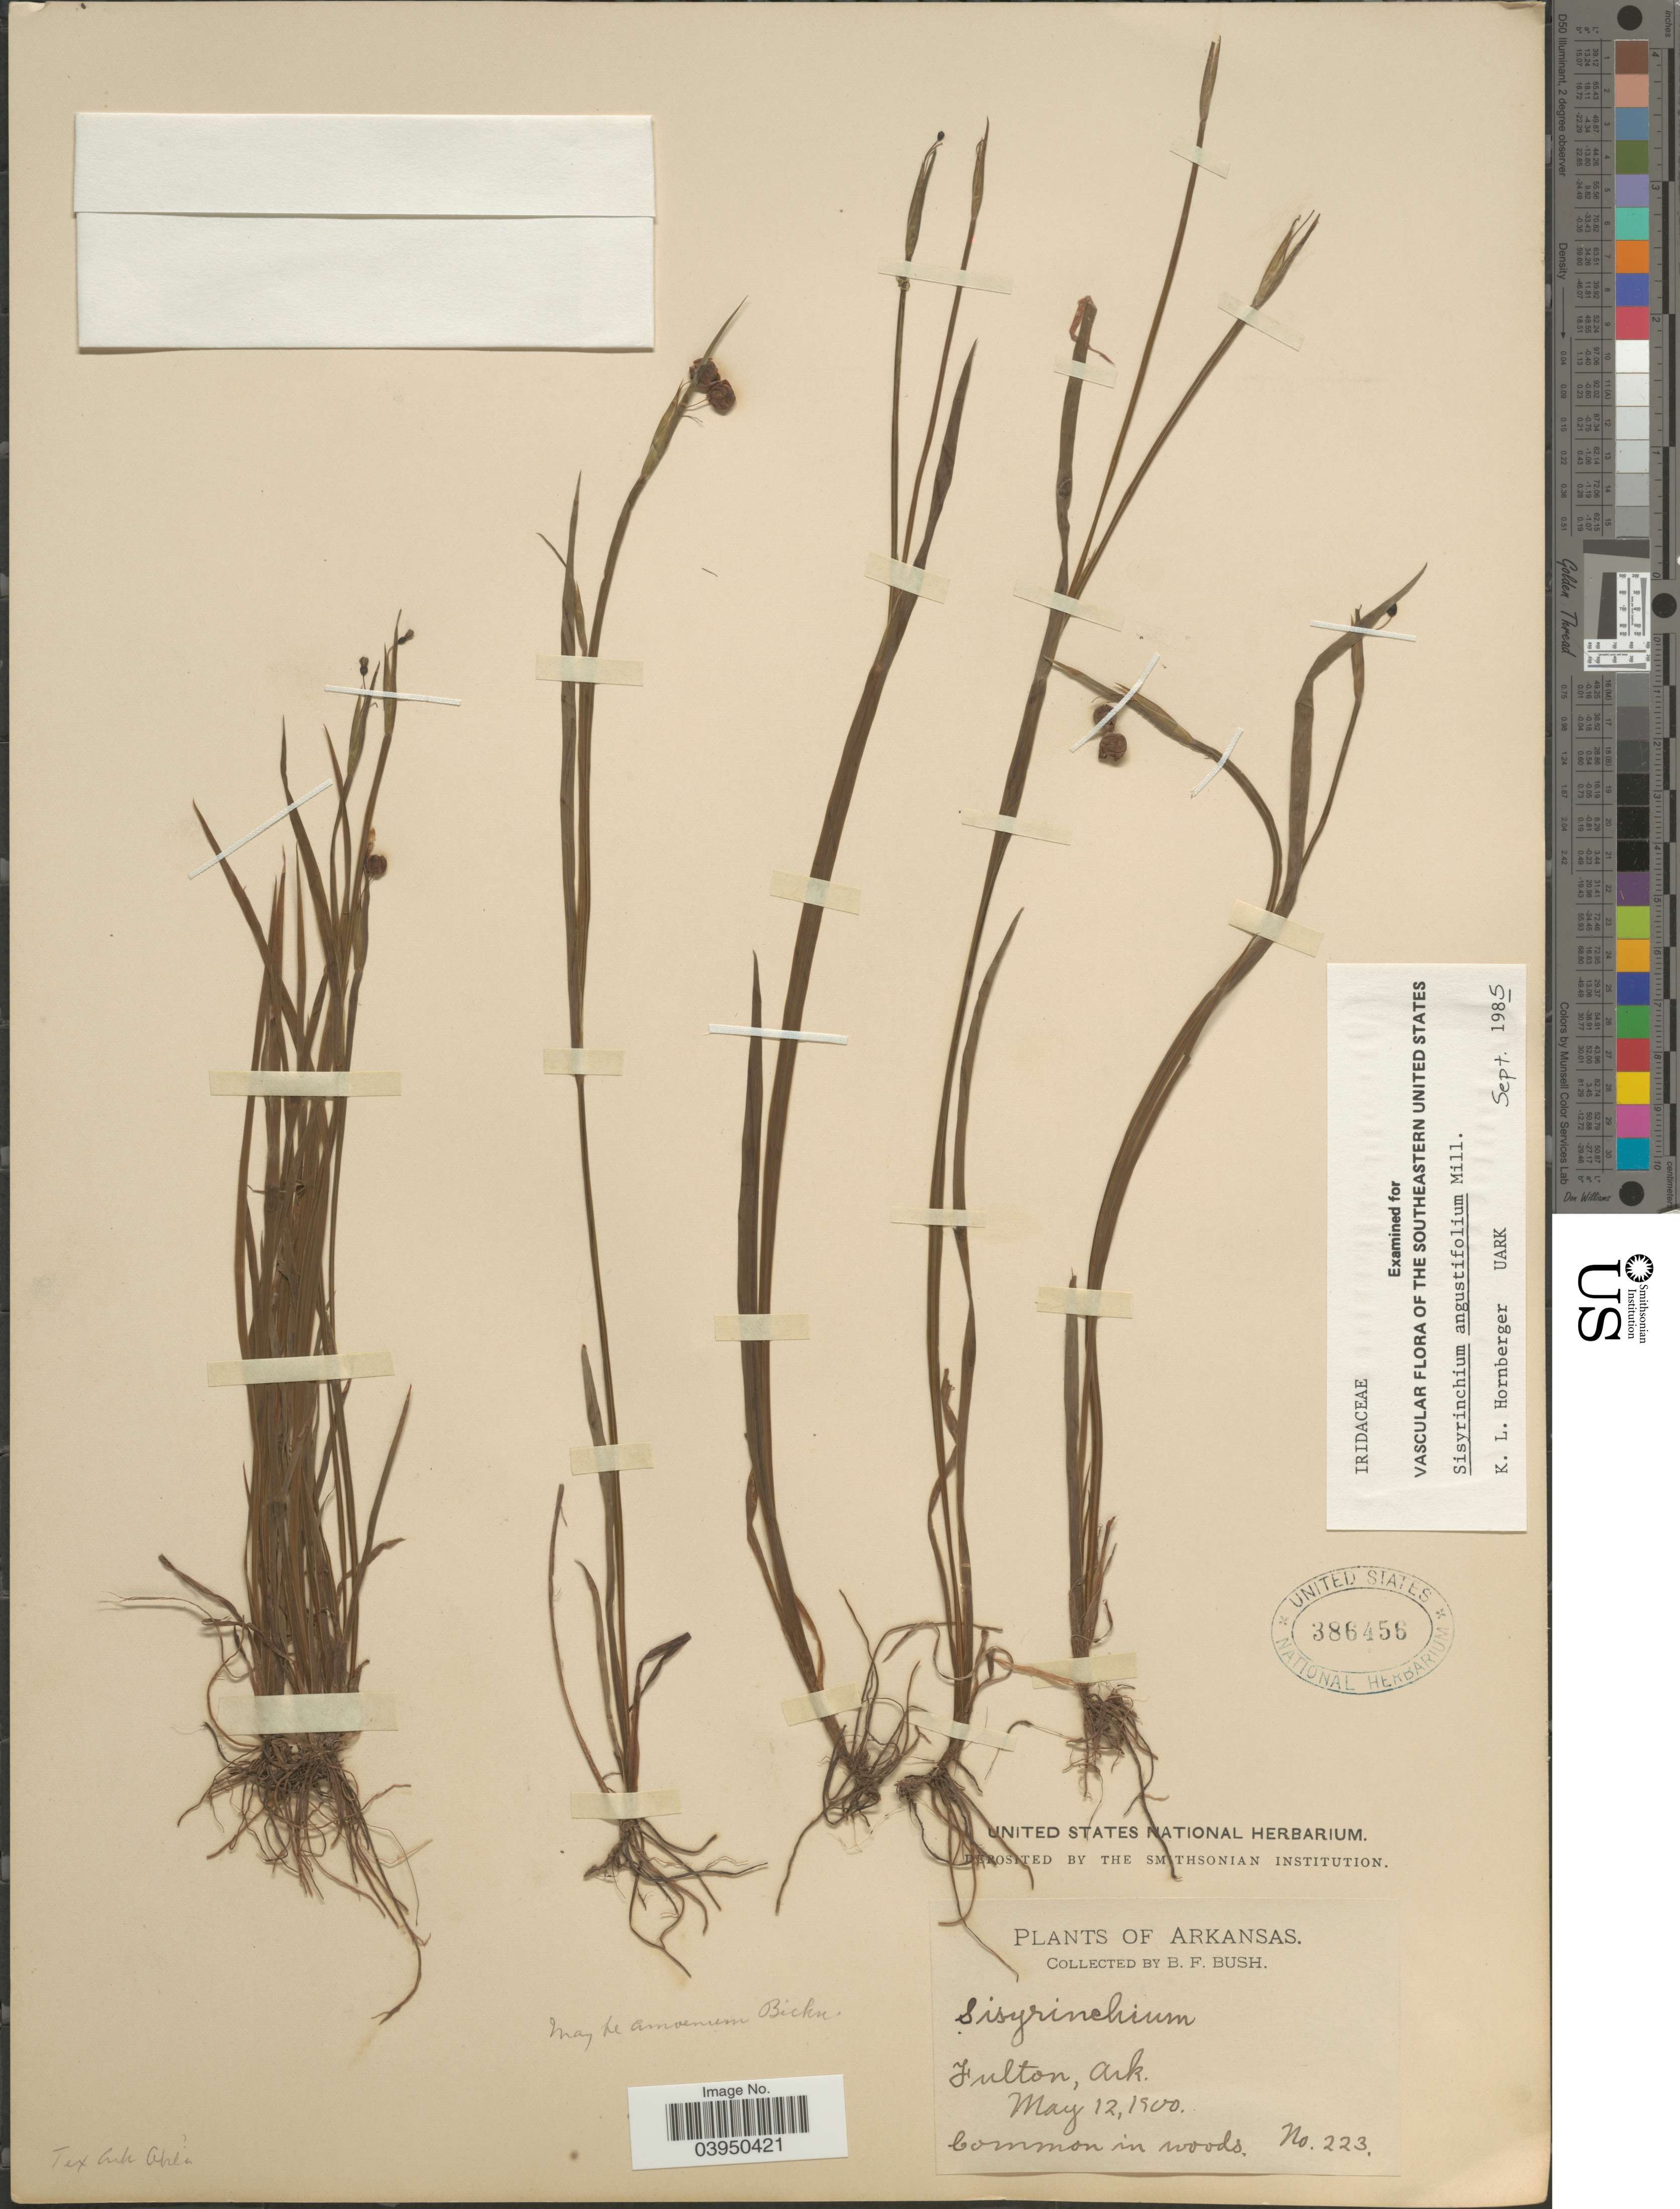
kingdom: Plantae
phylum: Tracheophyta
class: Liliopsida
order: Asparagales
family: Iridaceae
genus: Sisyrinchium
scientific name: Sisyrinchium angustifolium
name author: Mill.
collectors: B. F. Bush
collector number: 223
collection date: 1900-05-12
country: United States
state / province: Arkansas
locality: Fulton.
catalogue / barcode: US 386456